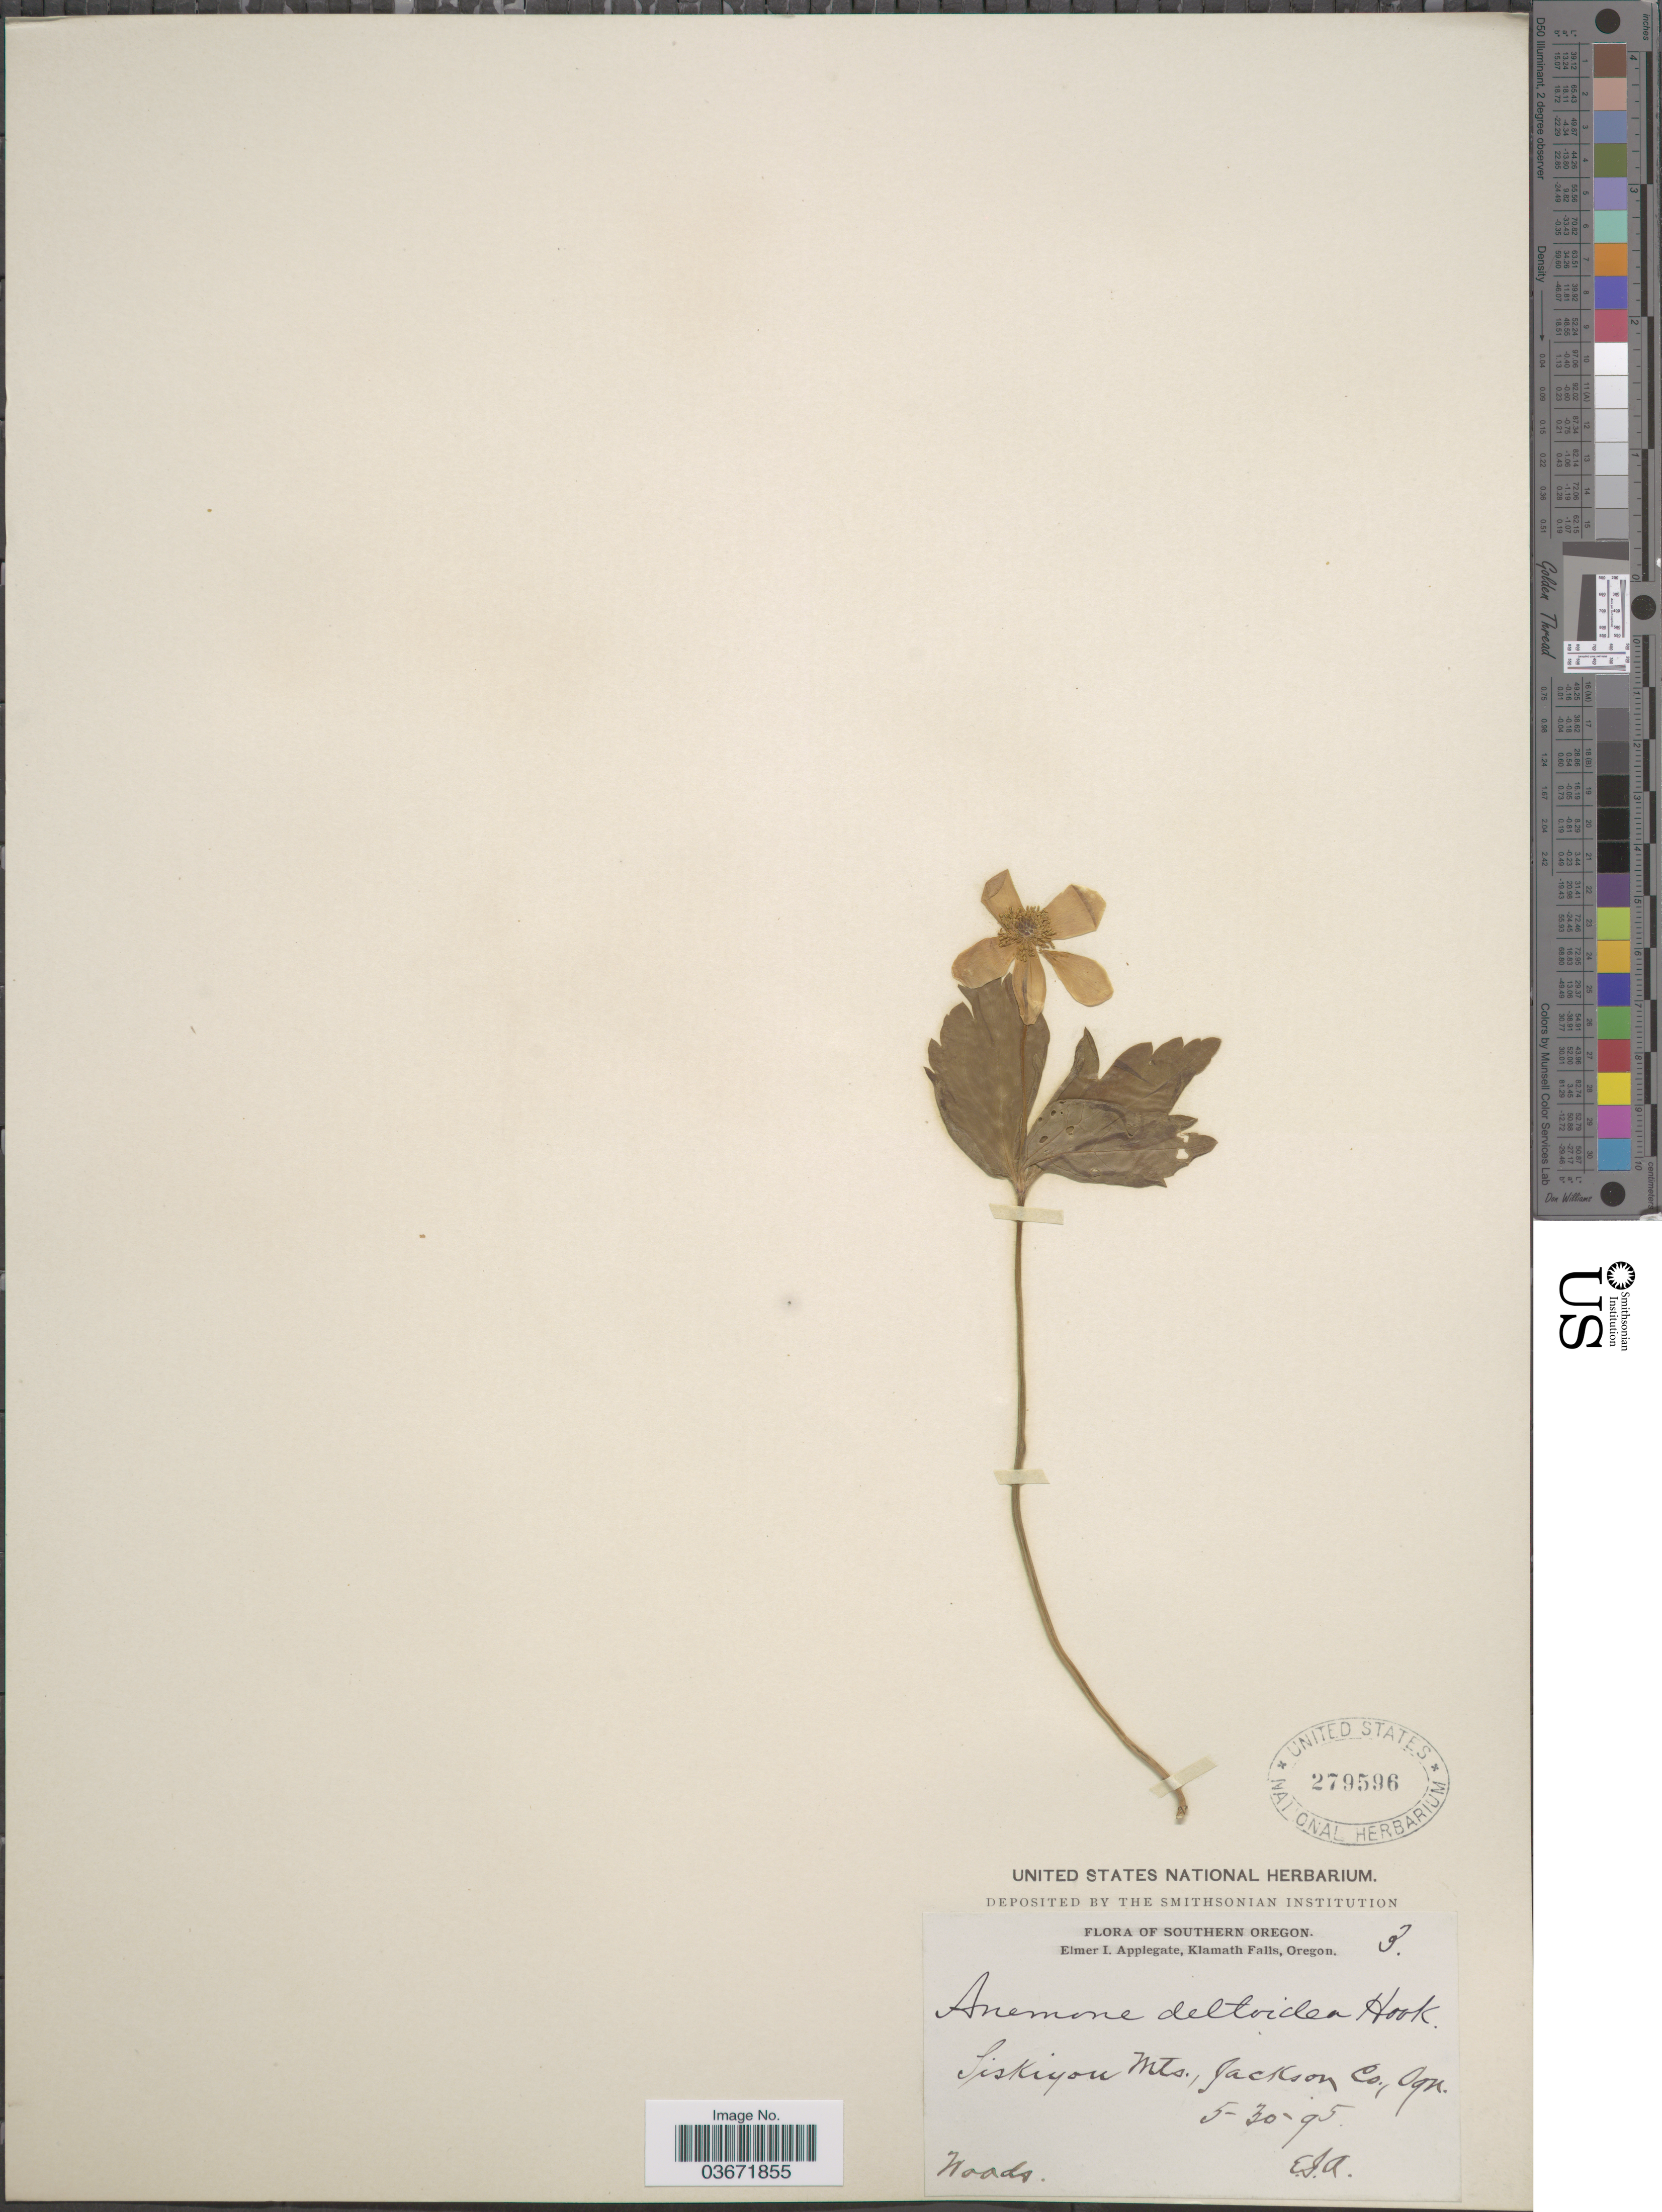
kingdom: Plantae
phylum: Tracheophyta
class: Magnoliopsida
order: Ranunculales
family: Ranunculaceae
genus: Anemone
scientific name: Anemone deltoidea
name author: Douglas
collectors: E. I. Applegate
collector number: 3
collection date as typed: Transcribed d/m/y: 30/5/95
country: United States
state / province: Oregon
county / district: Jackson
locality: Klamath Falls. Siskiyou Mts., Jackson Co. Southern Oregon.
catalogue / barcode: US 279596